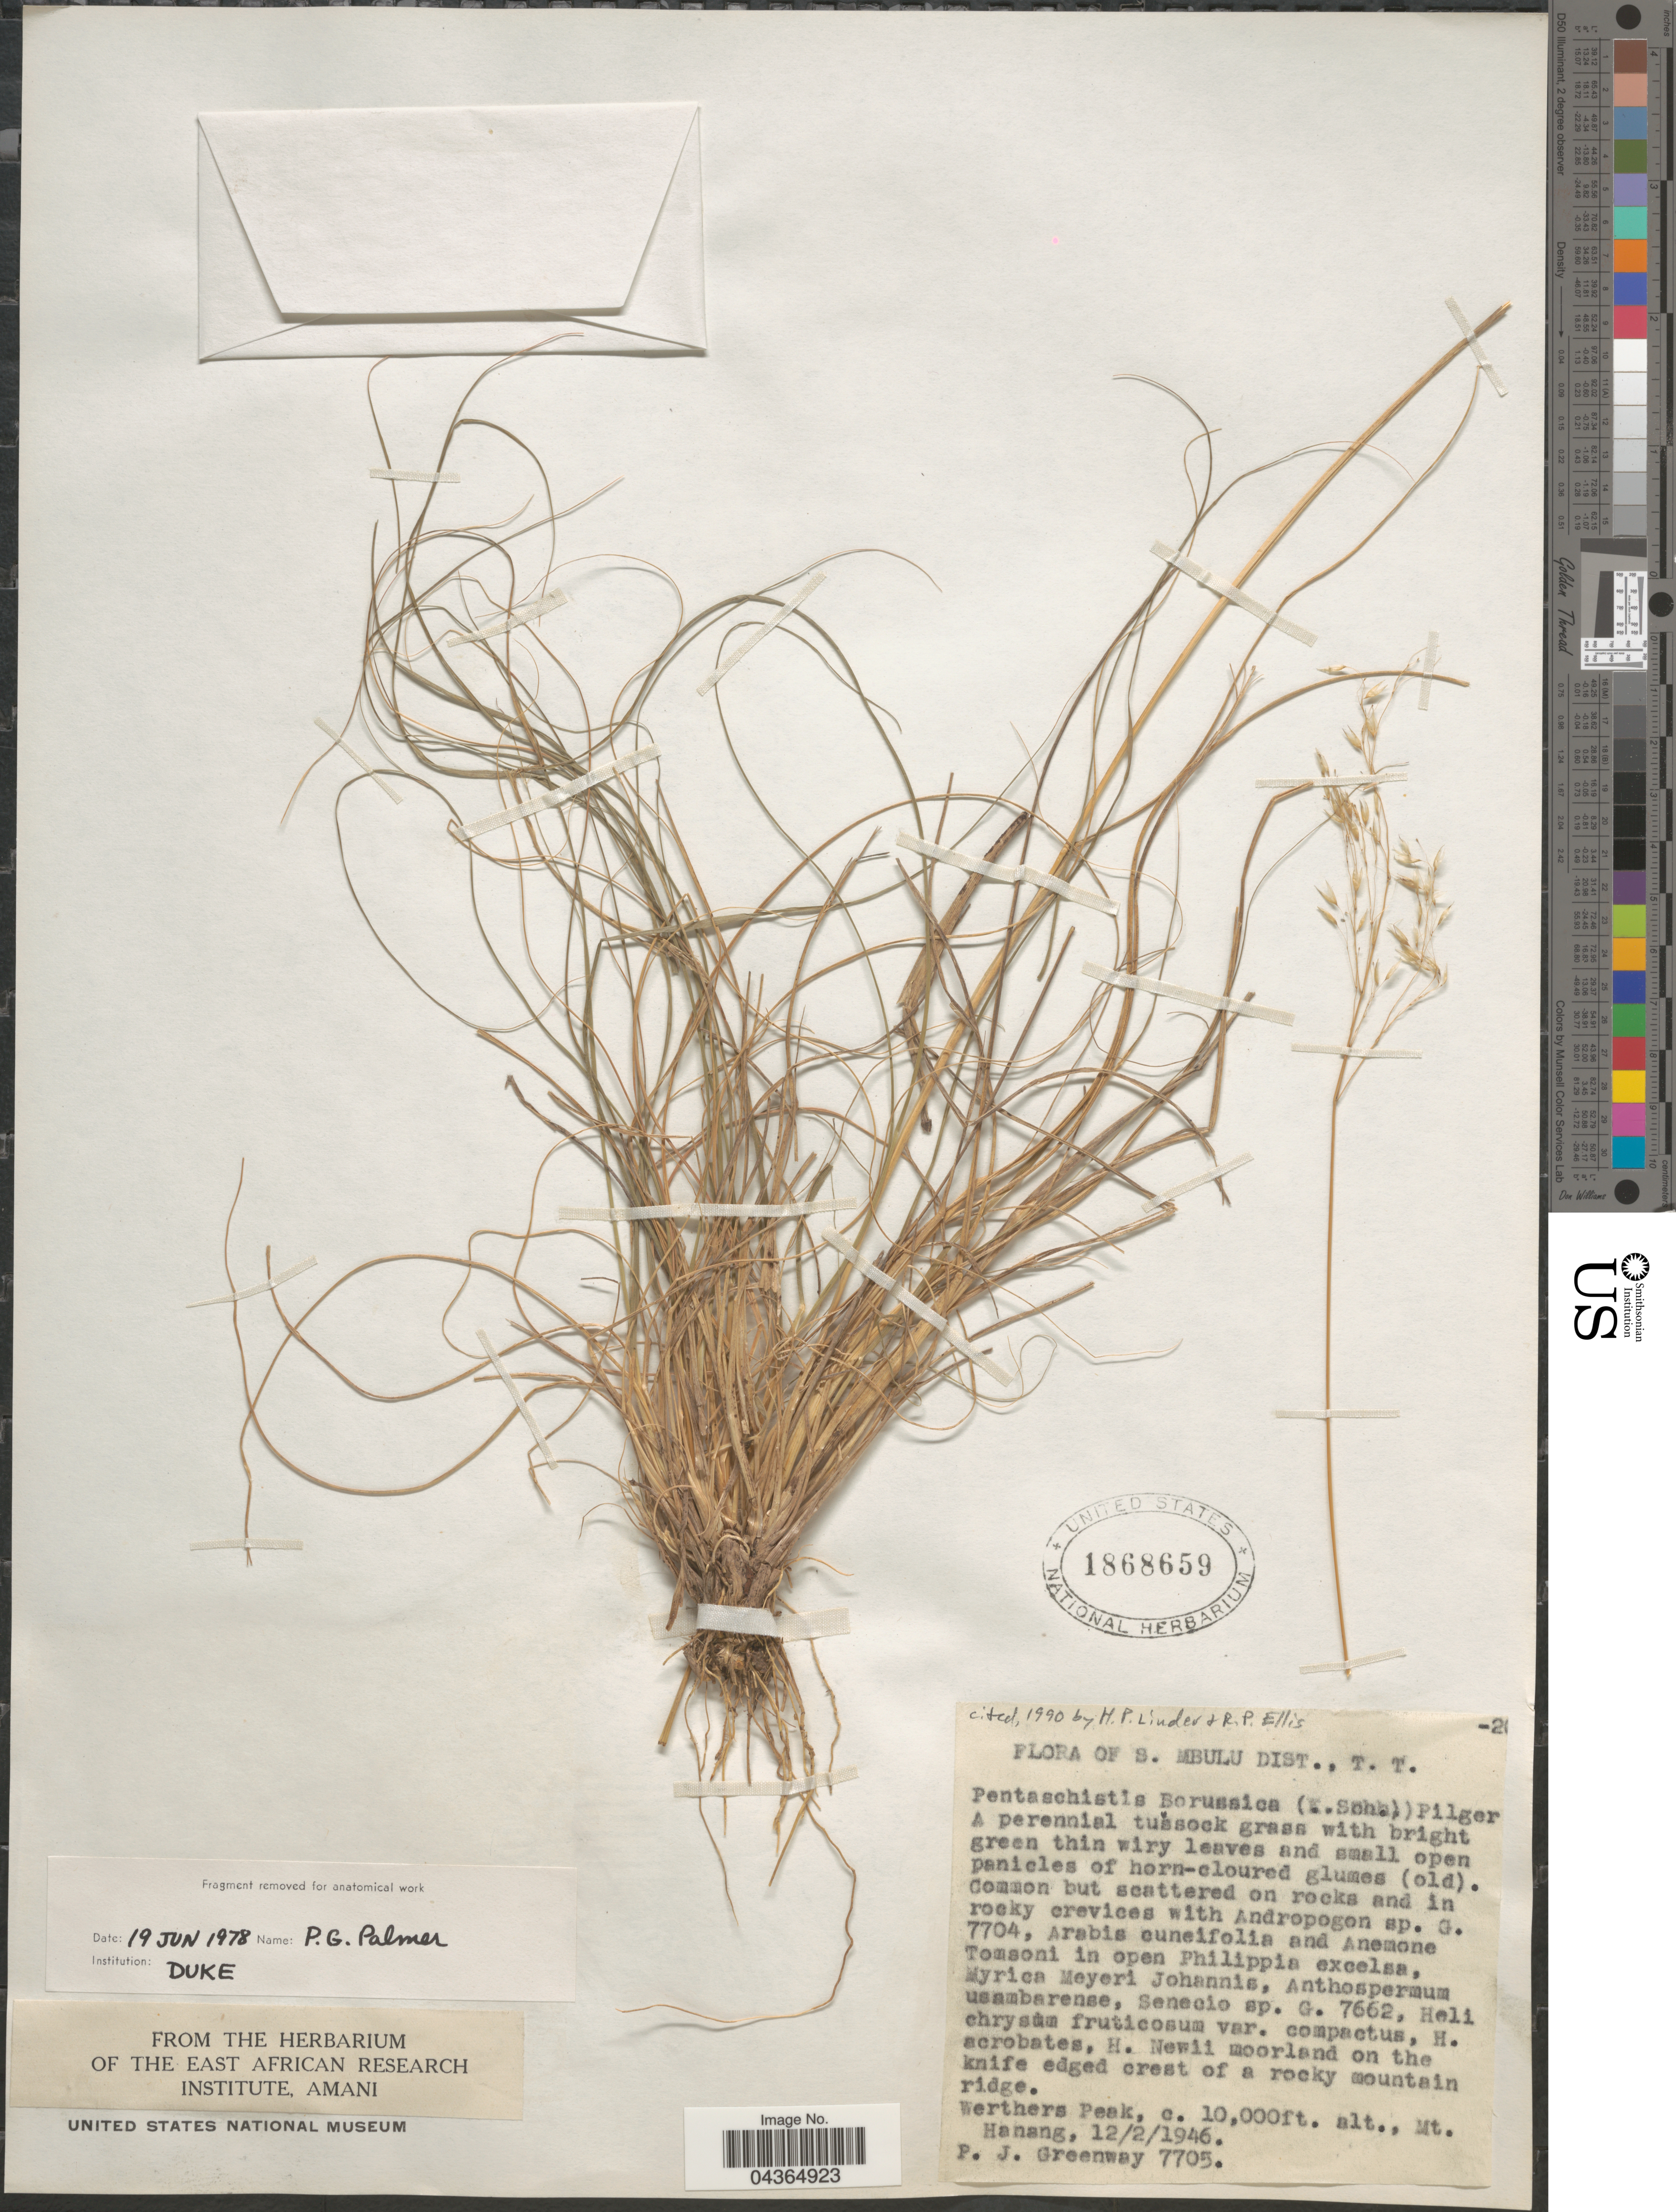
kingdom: Plantae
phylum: Tracheophyta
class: Liliopsida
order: Poales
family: Poaceae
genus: Pentameris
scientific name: Pentameris borussica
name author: (K. Schum.) Galley & H.P. Linder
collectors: P. J. Greenway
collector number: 7705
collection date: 1946-02-12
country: Tanzania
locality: S. Mbulu Dist., T.T. Werthers Peak, Mt. Hanang.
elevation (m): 3048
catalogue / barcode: US 1868659